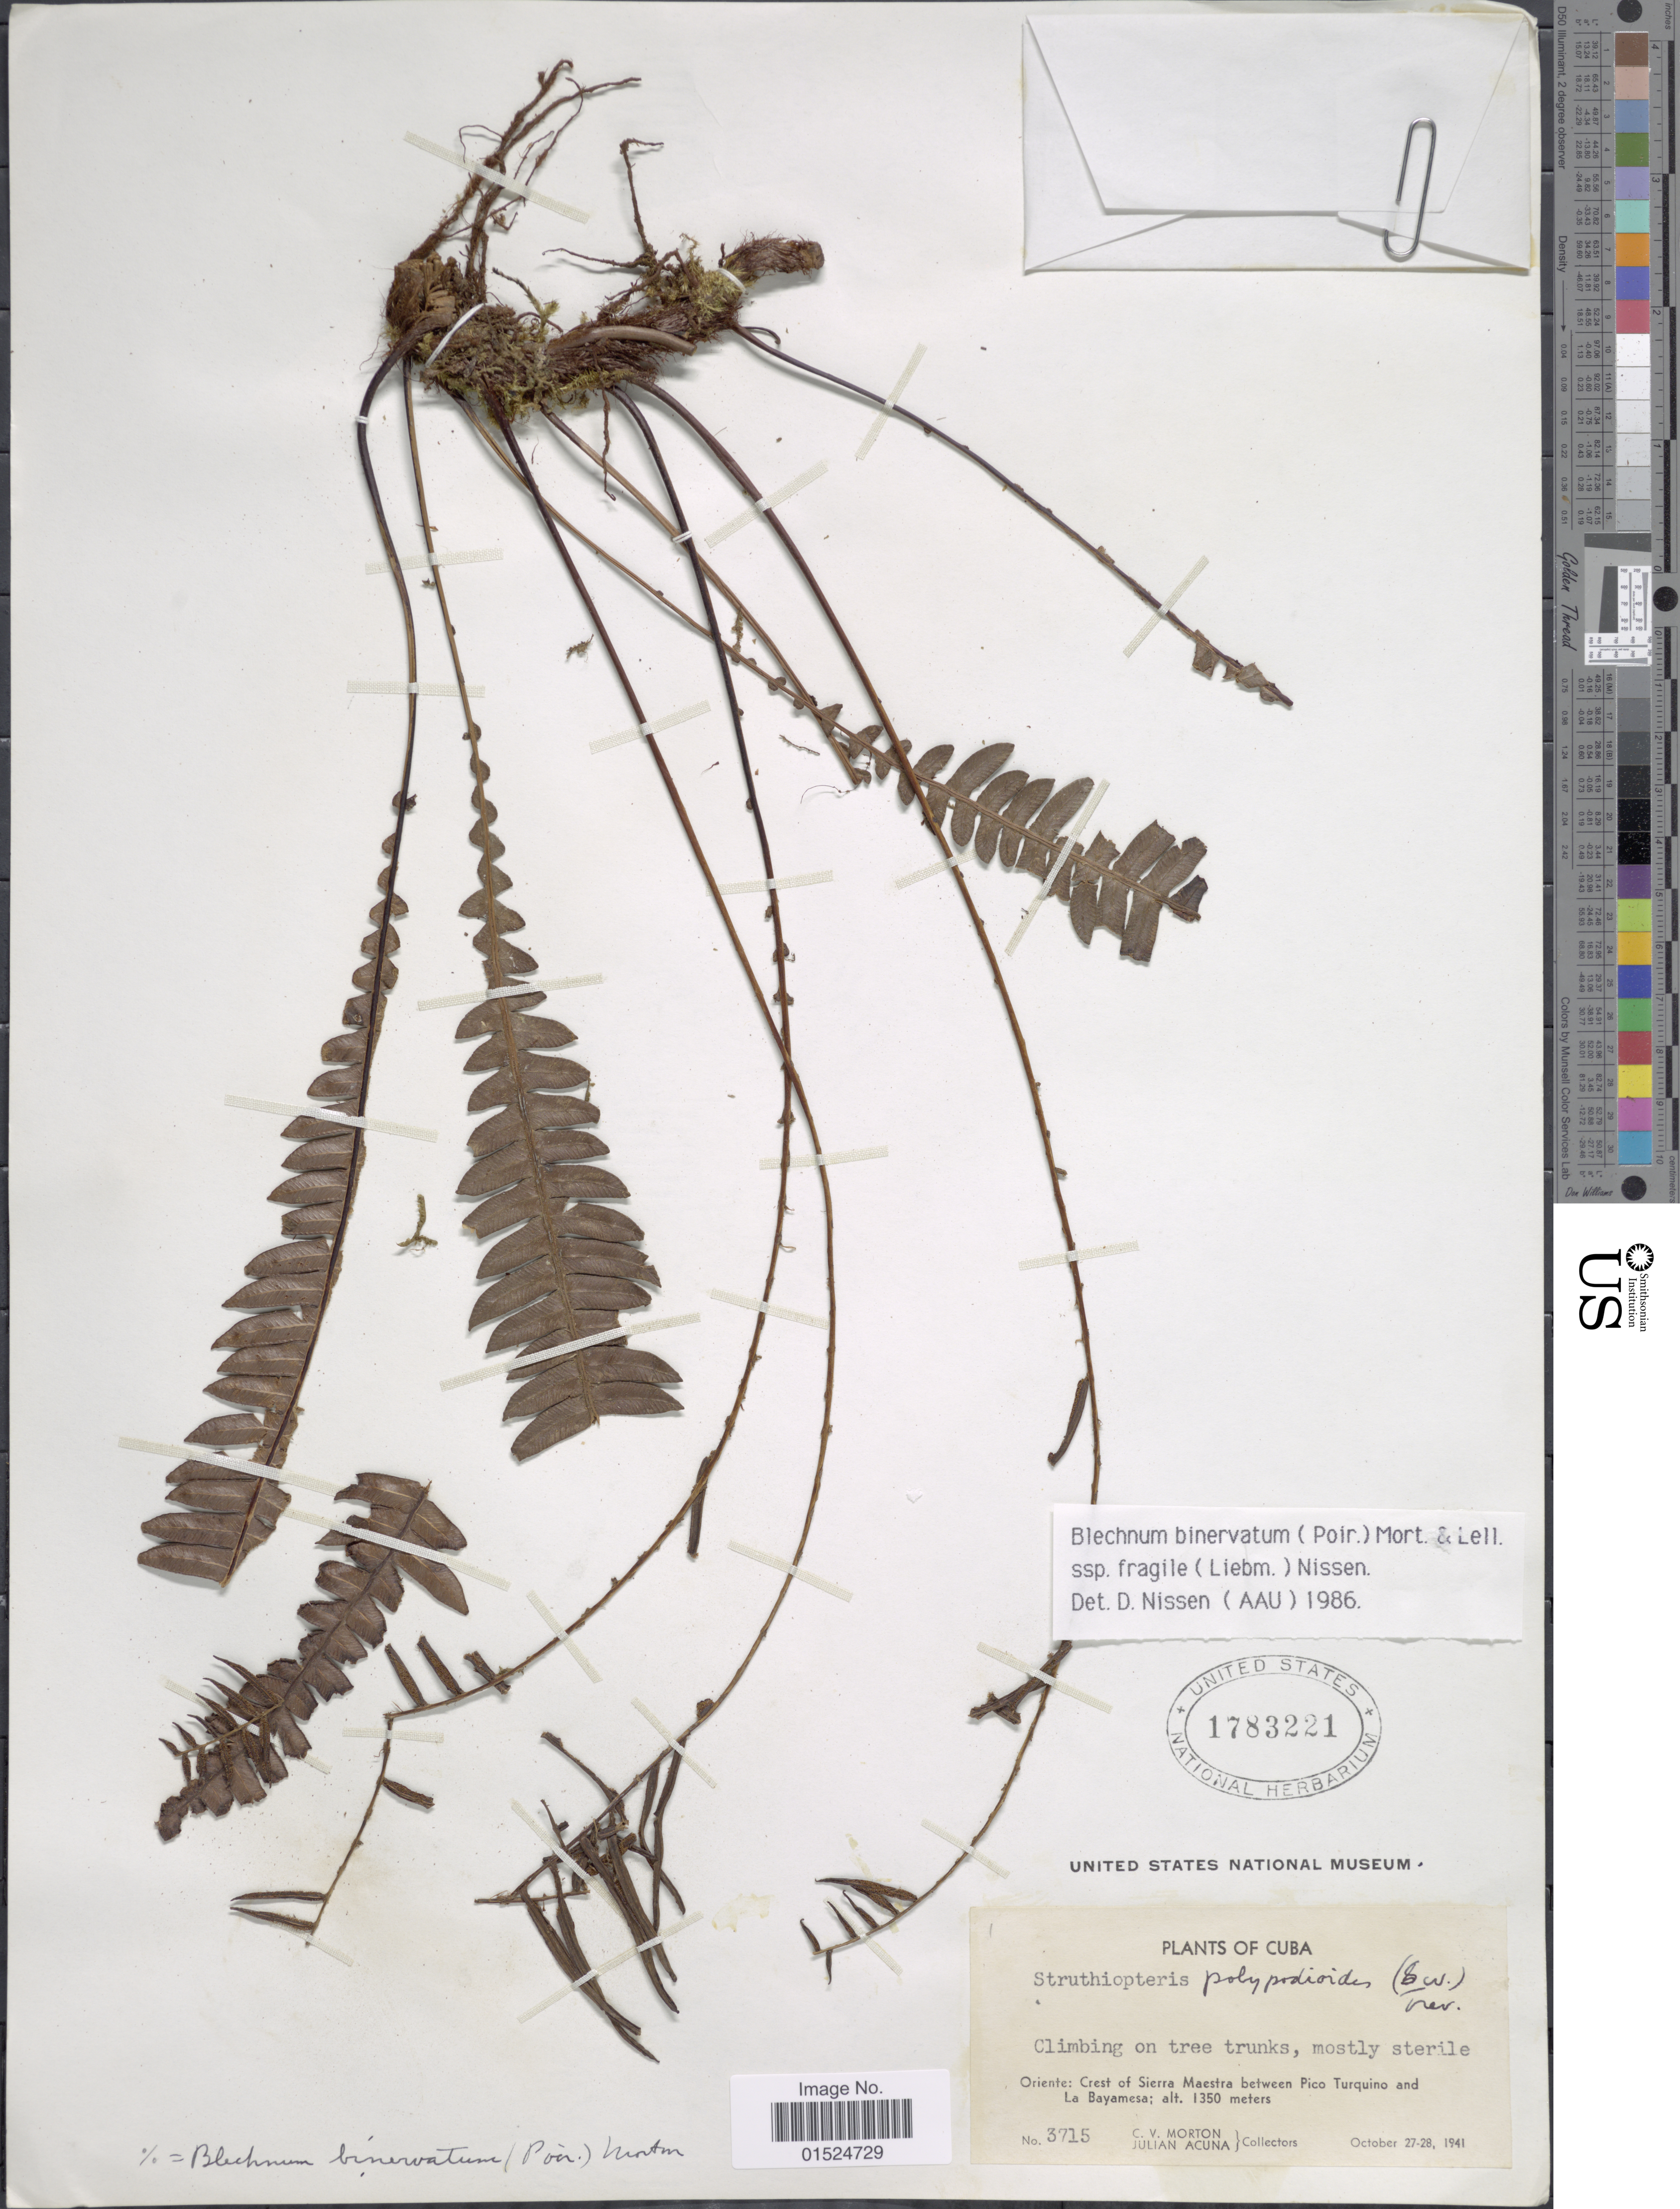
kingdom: Plantae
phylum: Tracheophyta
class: Polypodiopsida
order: Polypodiales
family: Blechnaceae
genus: Blechnum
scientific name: Blechnum fragile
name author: (Liebm.) C.V. Morton & Lellinger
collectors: C. V. Morton & J. B. Acuña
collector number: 3715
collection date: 1941-10-27/1941-10-28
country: Cuba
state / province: Oriente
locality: Crest of Sierra Maestra between Pico Turquino and La Bayamesa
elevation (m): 1350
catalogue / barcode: US 1783221